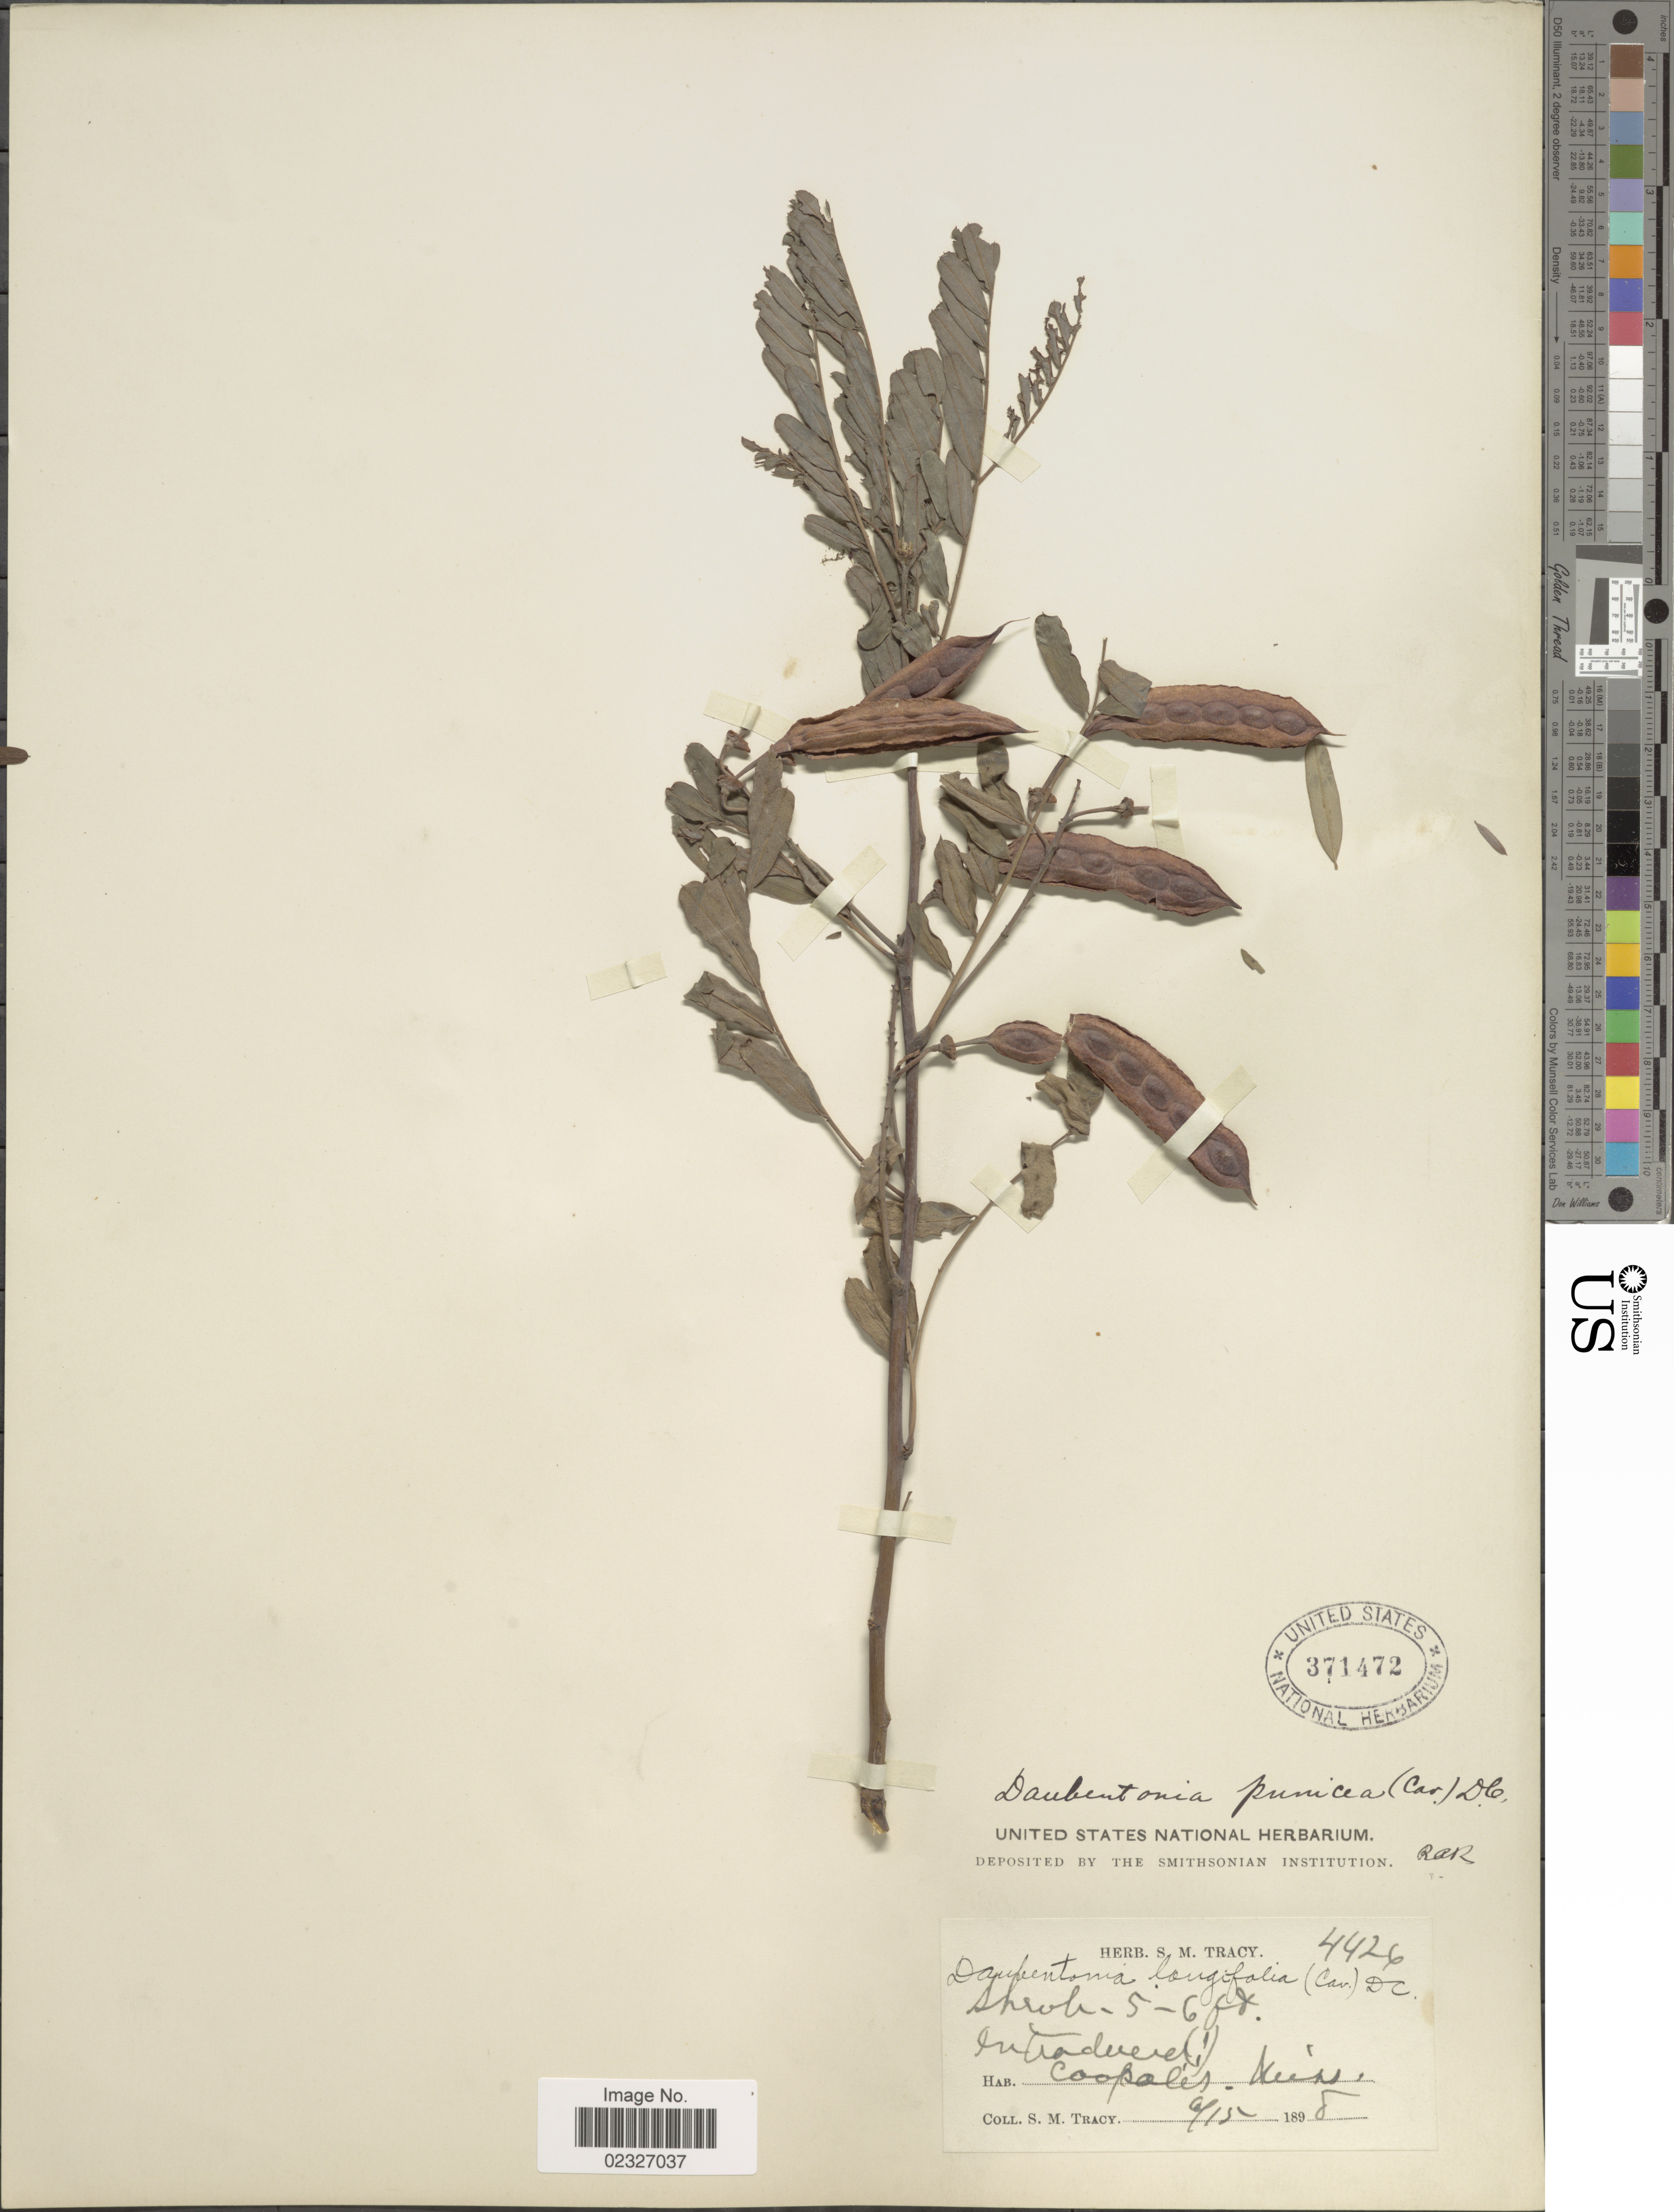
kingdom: Plantae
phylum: Tracheophyta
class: Magnoliopsida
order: Fabales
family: Fabaceae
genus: Sesbania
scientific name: Sesbania punicea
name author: (Cav.) Benth.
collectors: S. M. Tracy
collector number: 4426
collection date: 1898-07-15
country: United States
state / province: Mississippi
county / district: Harrison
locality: Coopolis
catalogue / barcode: US 371472